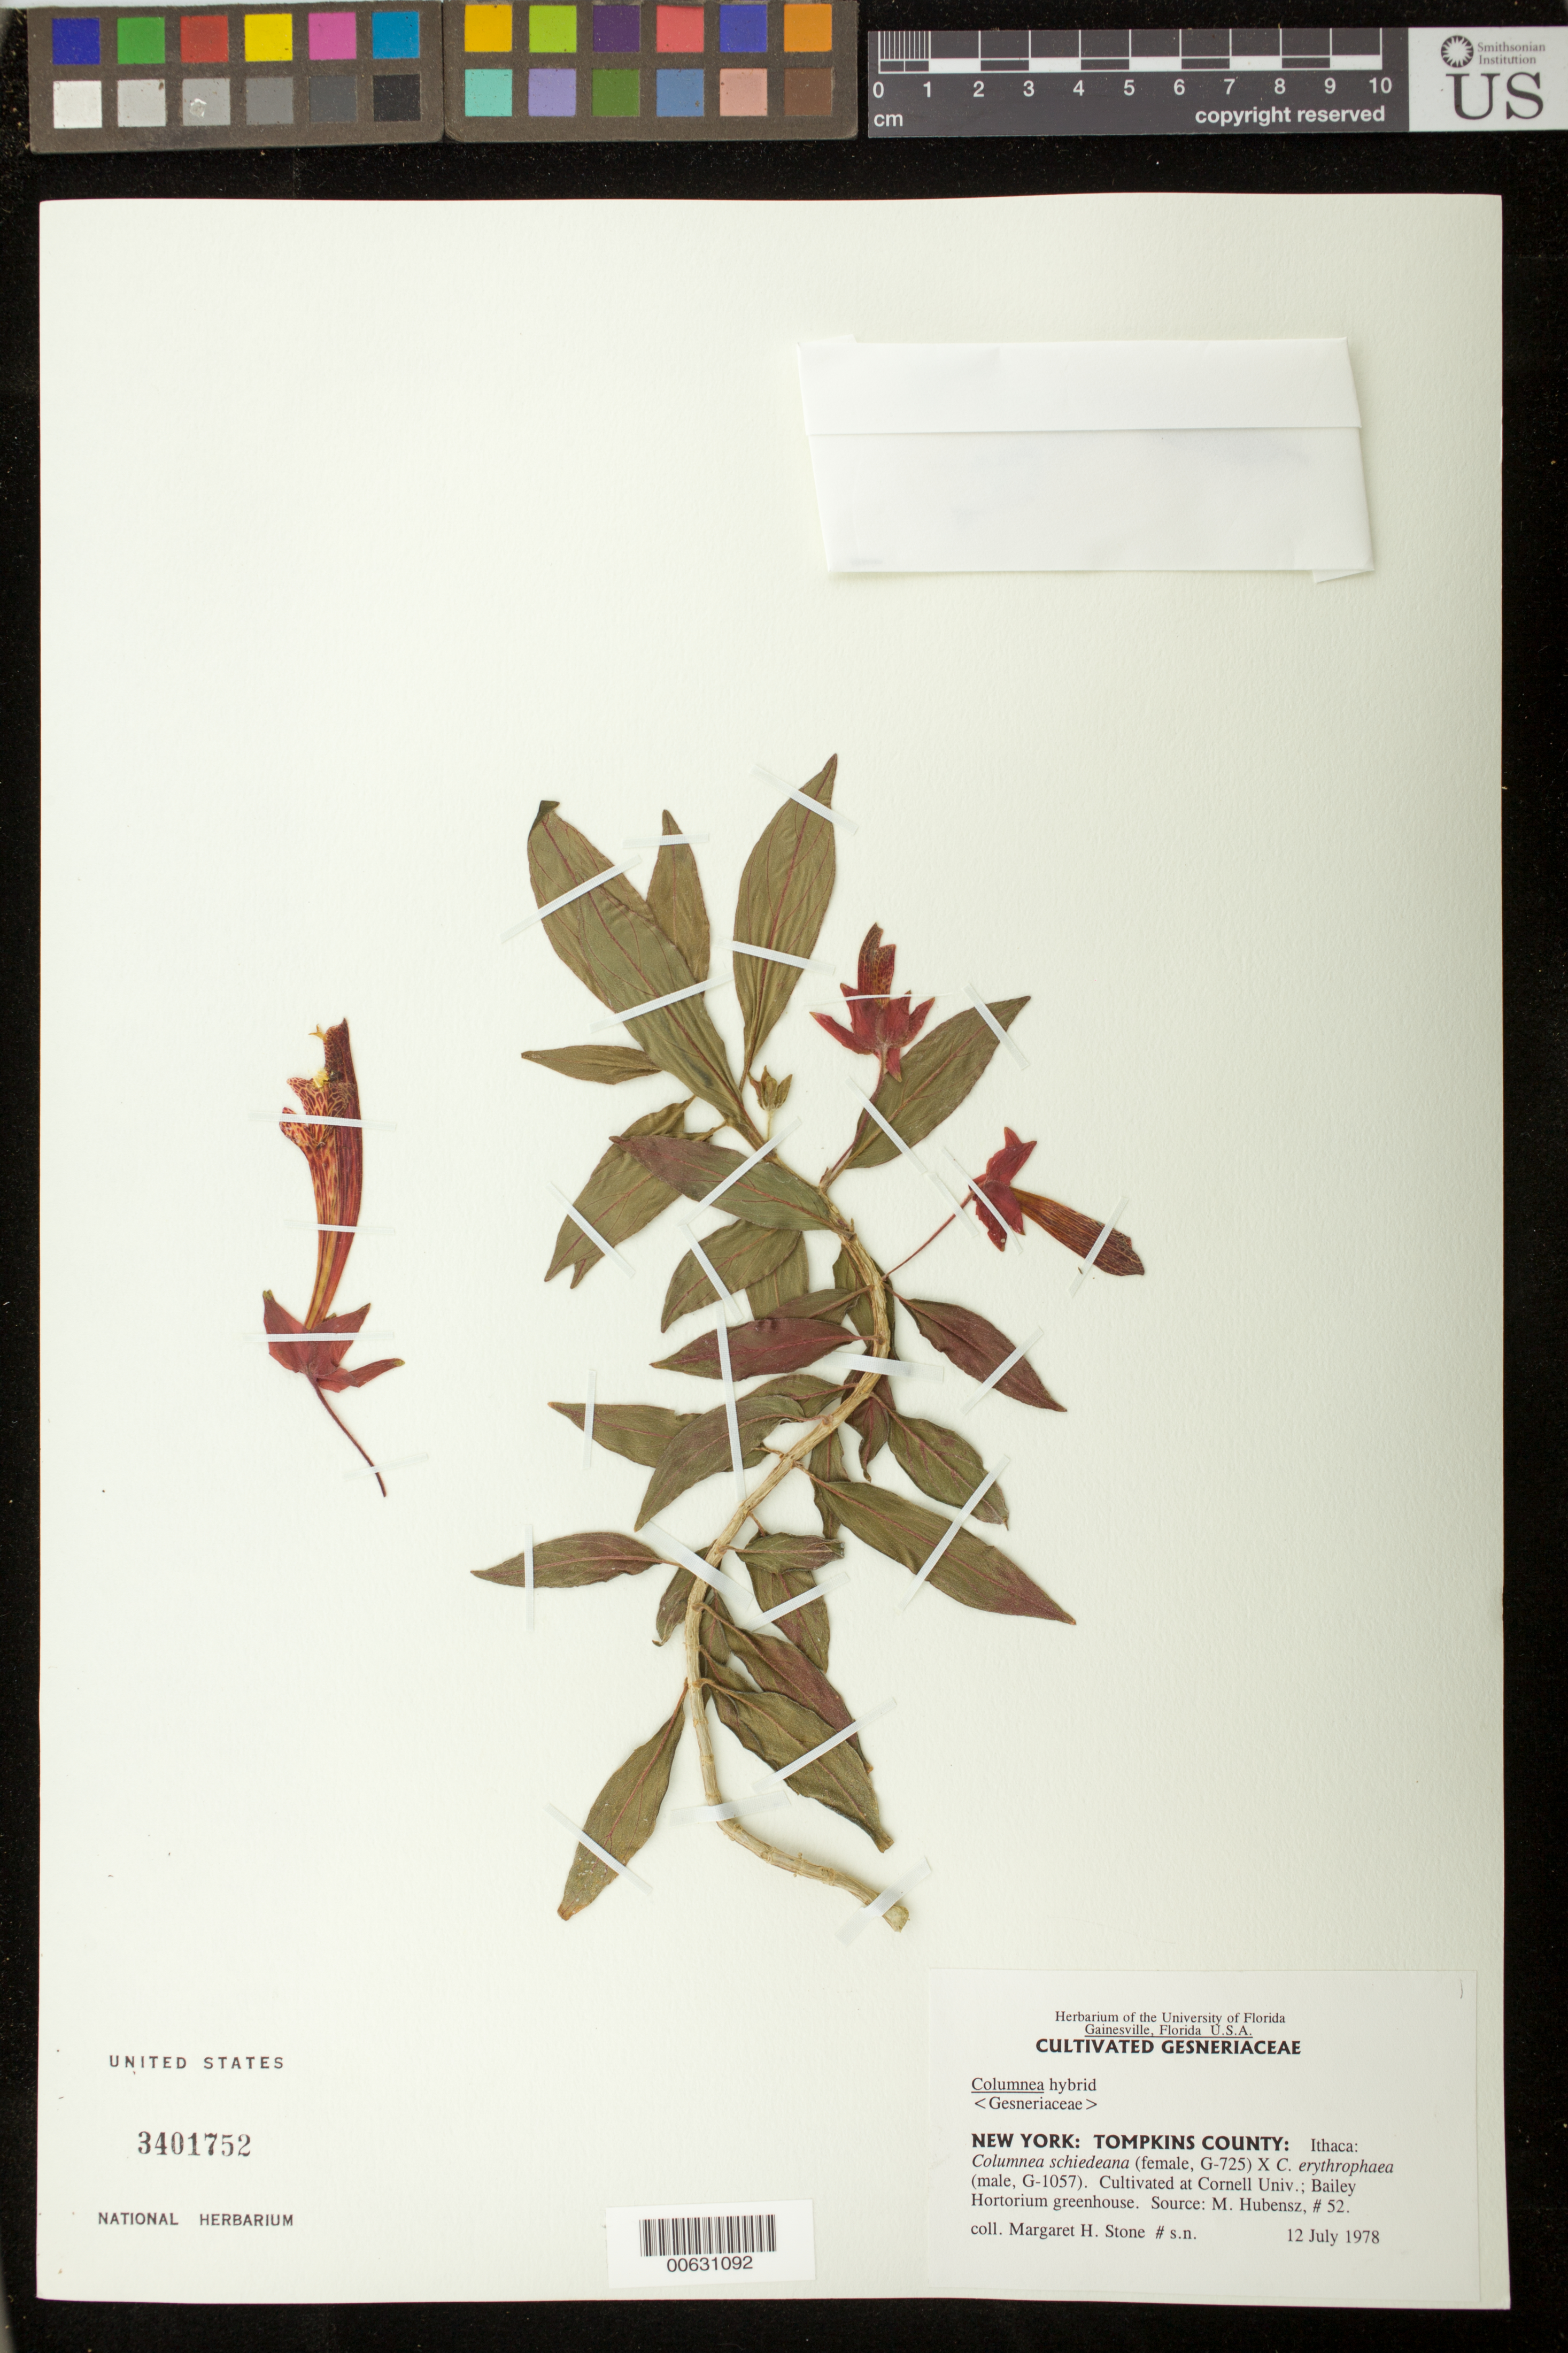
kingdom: Plantae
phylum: Tracheophyta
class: Magnoliopsida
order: Lamiales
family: Gesneriaceae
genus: Columnea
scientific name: Columnea hybrid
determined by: Skog, Laurence E.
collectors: M. Stone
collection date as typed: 12 Jul 1978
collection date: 1978-07-12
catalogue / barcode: US 3401752